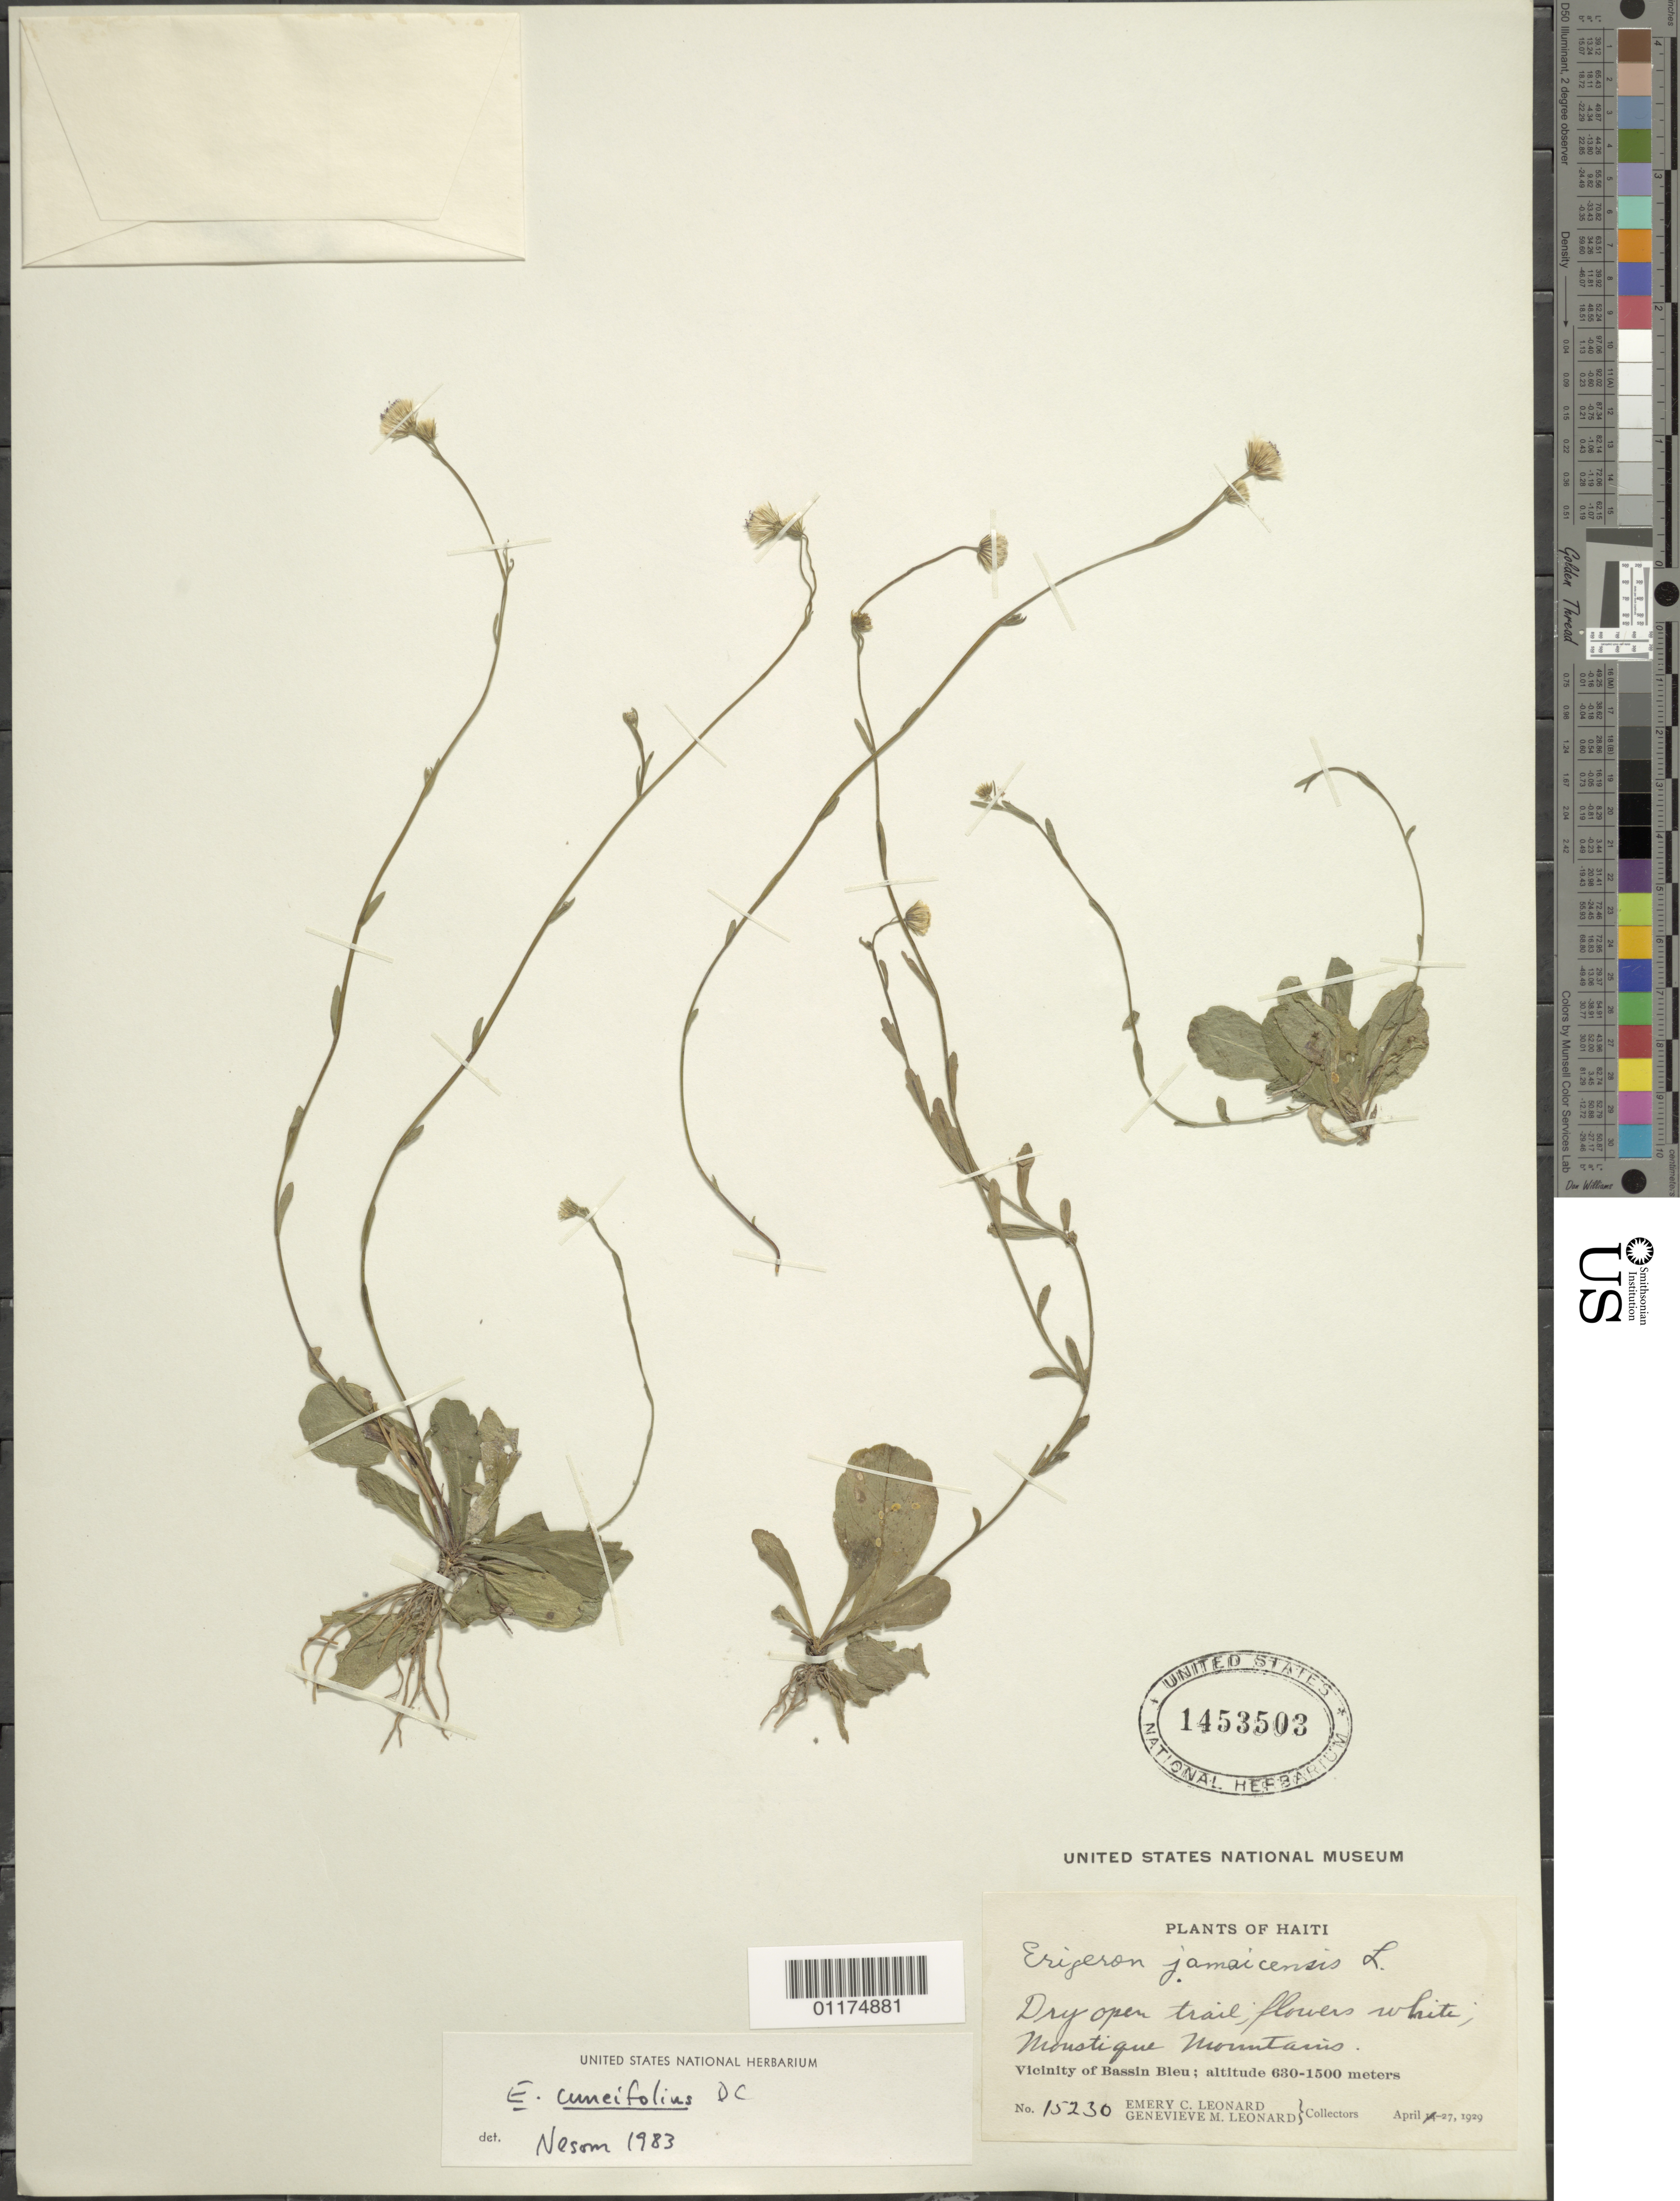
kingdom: Plantae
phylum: Tracheophyta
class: Magnoliopsida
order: Asterales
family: Asteraceae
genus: Erigeron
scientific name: Erigeron cuneifolius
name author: DC.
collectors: E. C. Leonard & G. M. Leonard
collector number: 15230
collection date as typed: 27 Apr 1929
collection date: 1929-04-27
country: Haiti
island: Hispaniola I.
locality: Vicinity of Bassin Bleu; Moustique Mountains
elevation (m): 630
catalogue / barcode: US 1453503